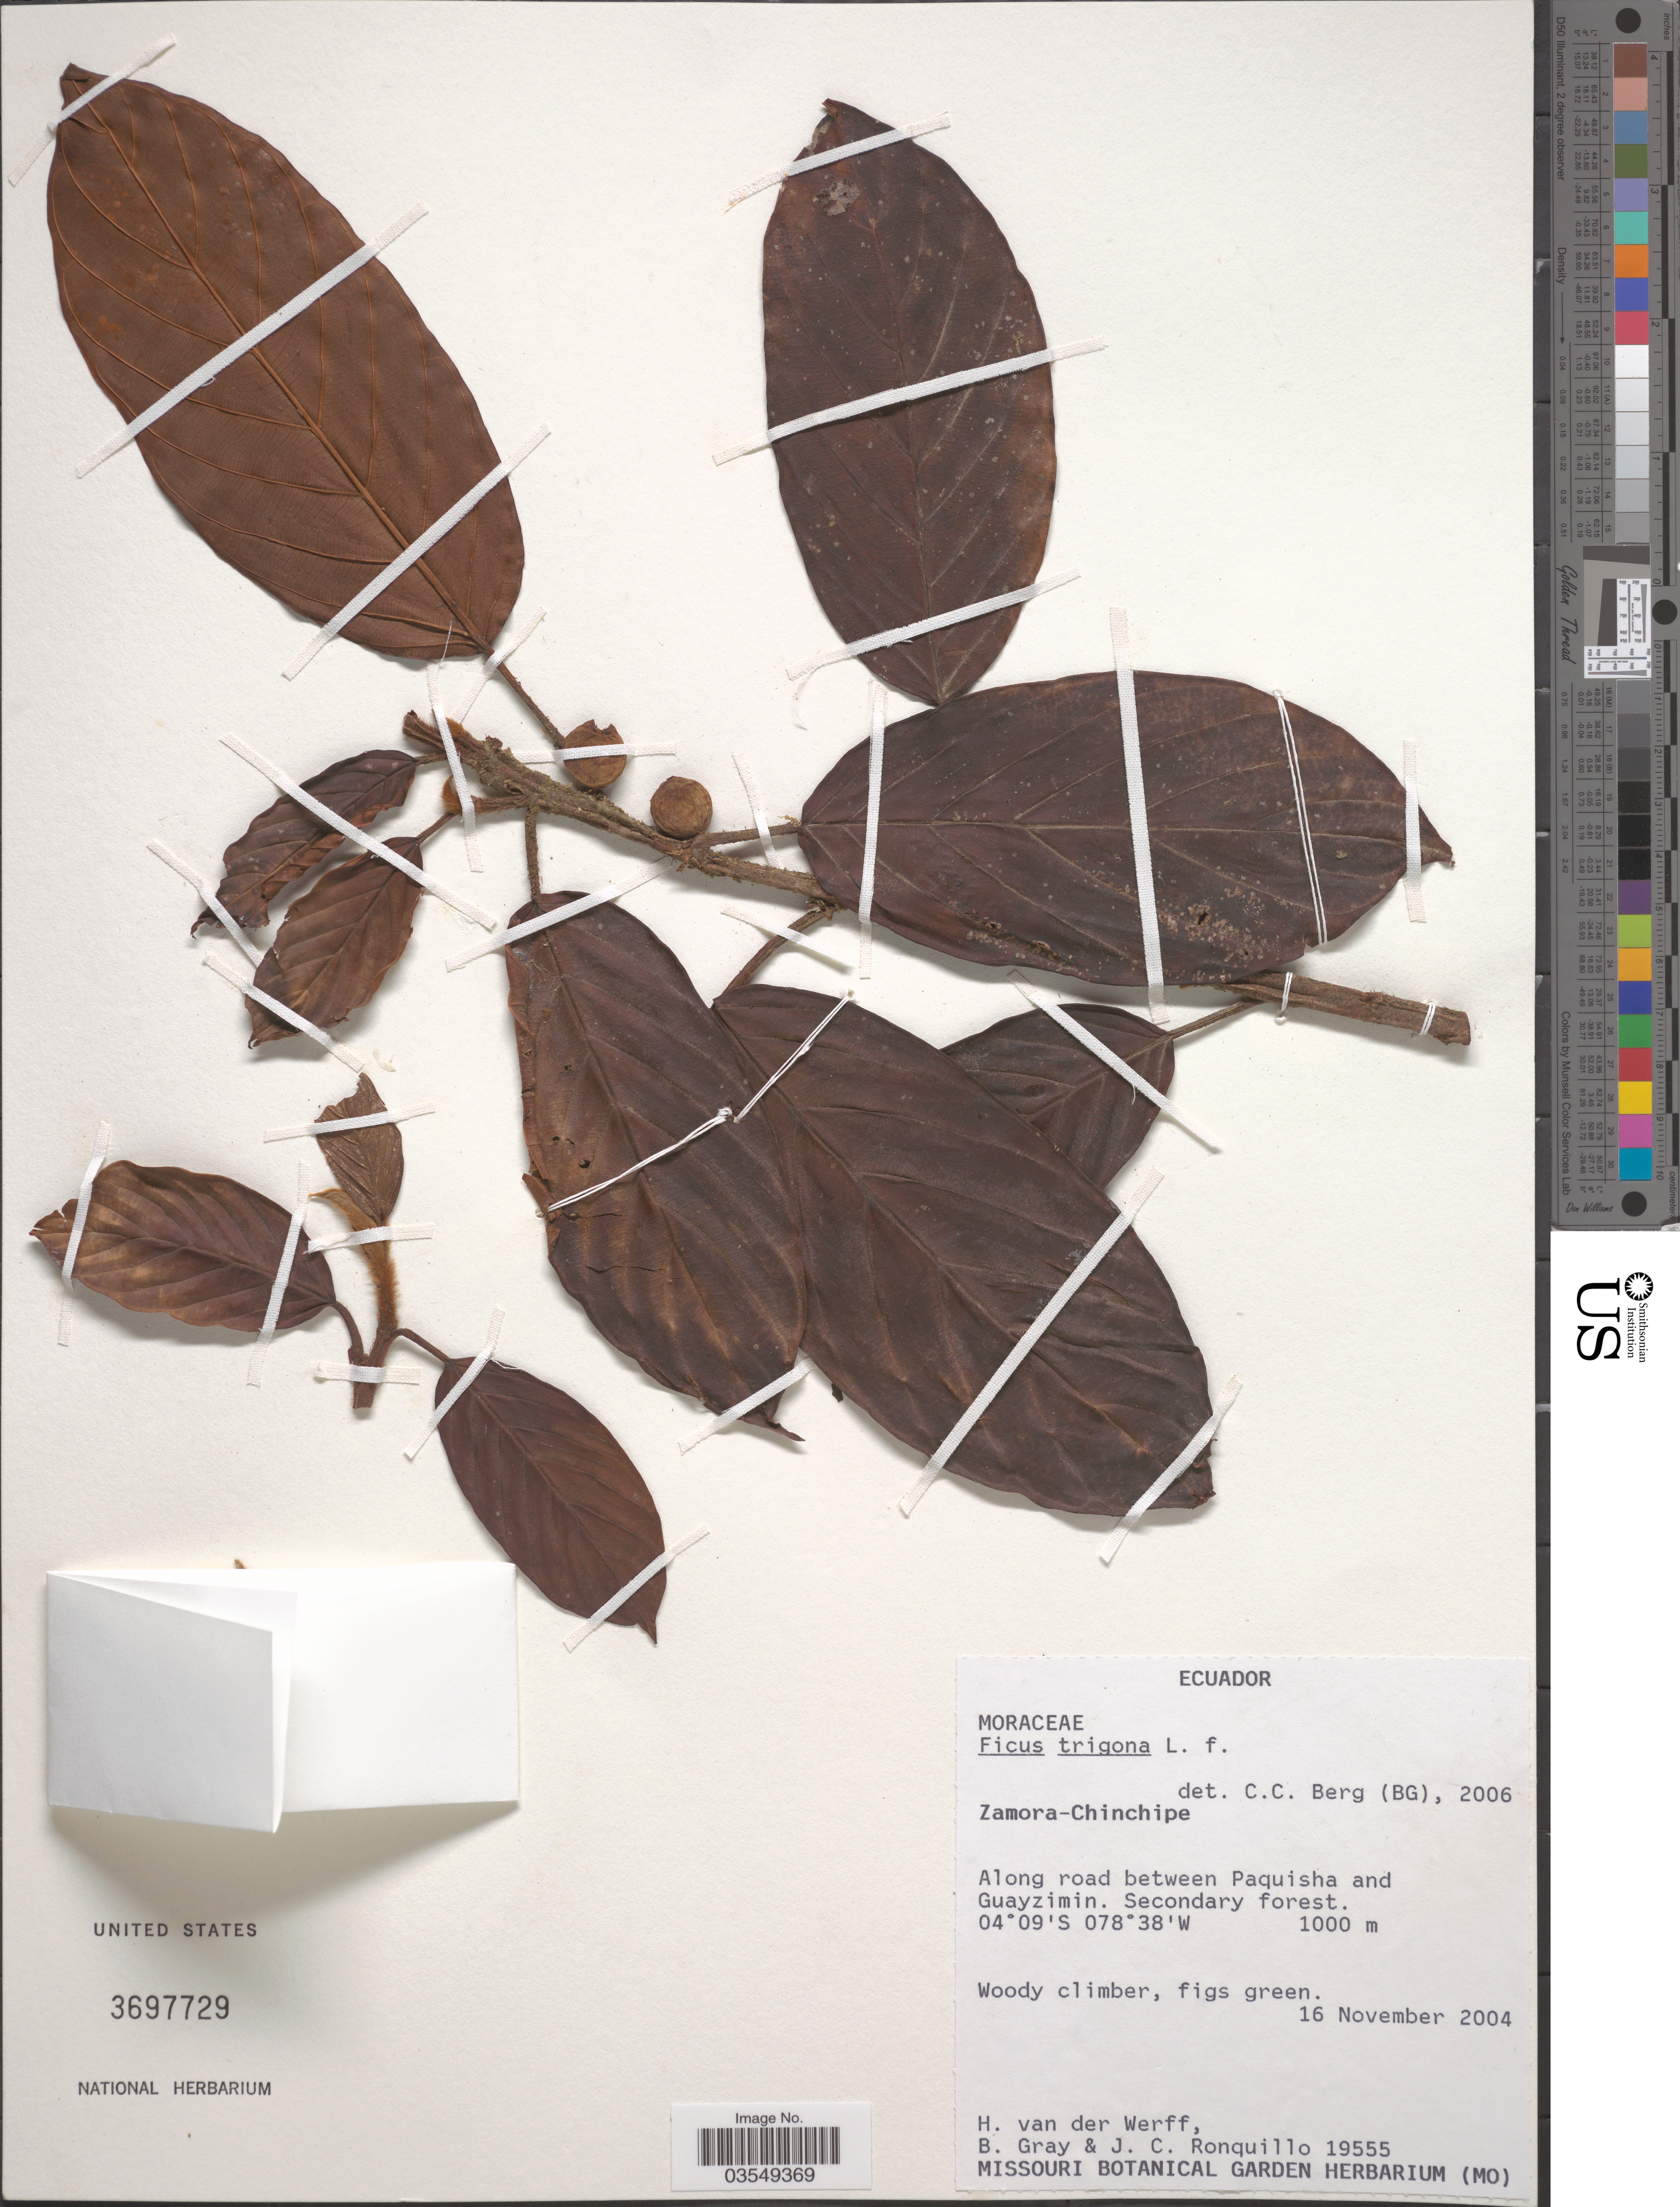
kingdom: Plantae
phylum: Tracheophyta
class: Magnoliopsida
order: Rosales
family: Moraceae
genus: Ficus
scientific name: Ficus trigona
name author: L. f.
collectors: H. van der Werff, B. Gray & J. Ronquillo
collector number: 19555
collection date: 2004-11-16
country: Ecuador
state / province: Zamora-Chinchipe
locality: Along road between Paquisha and Guayzimin.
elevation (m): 1000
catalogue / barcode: US 3697729